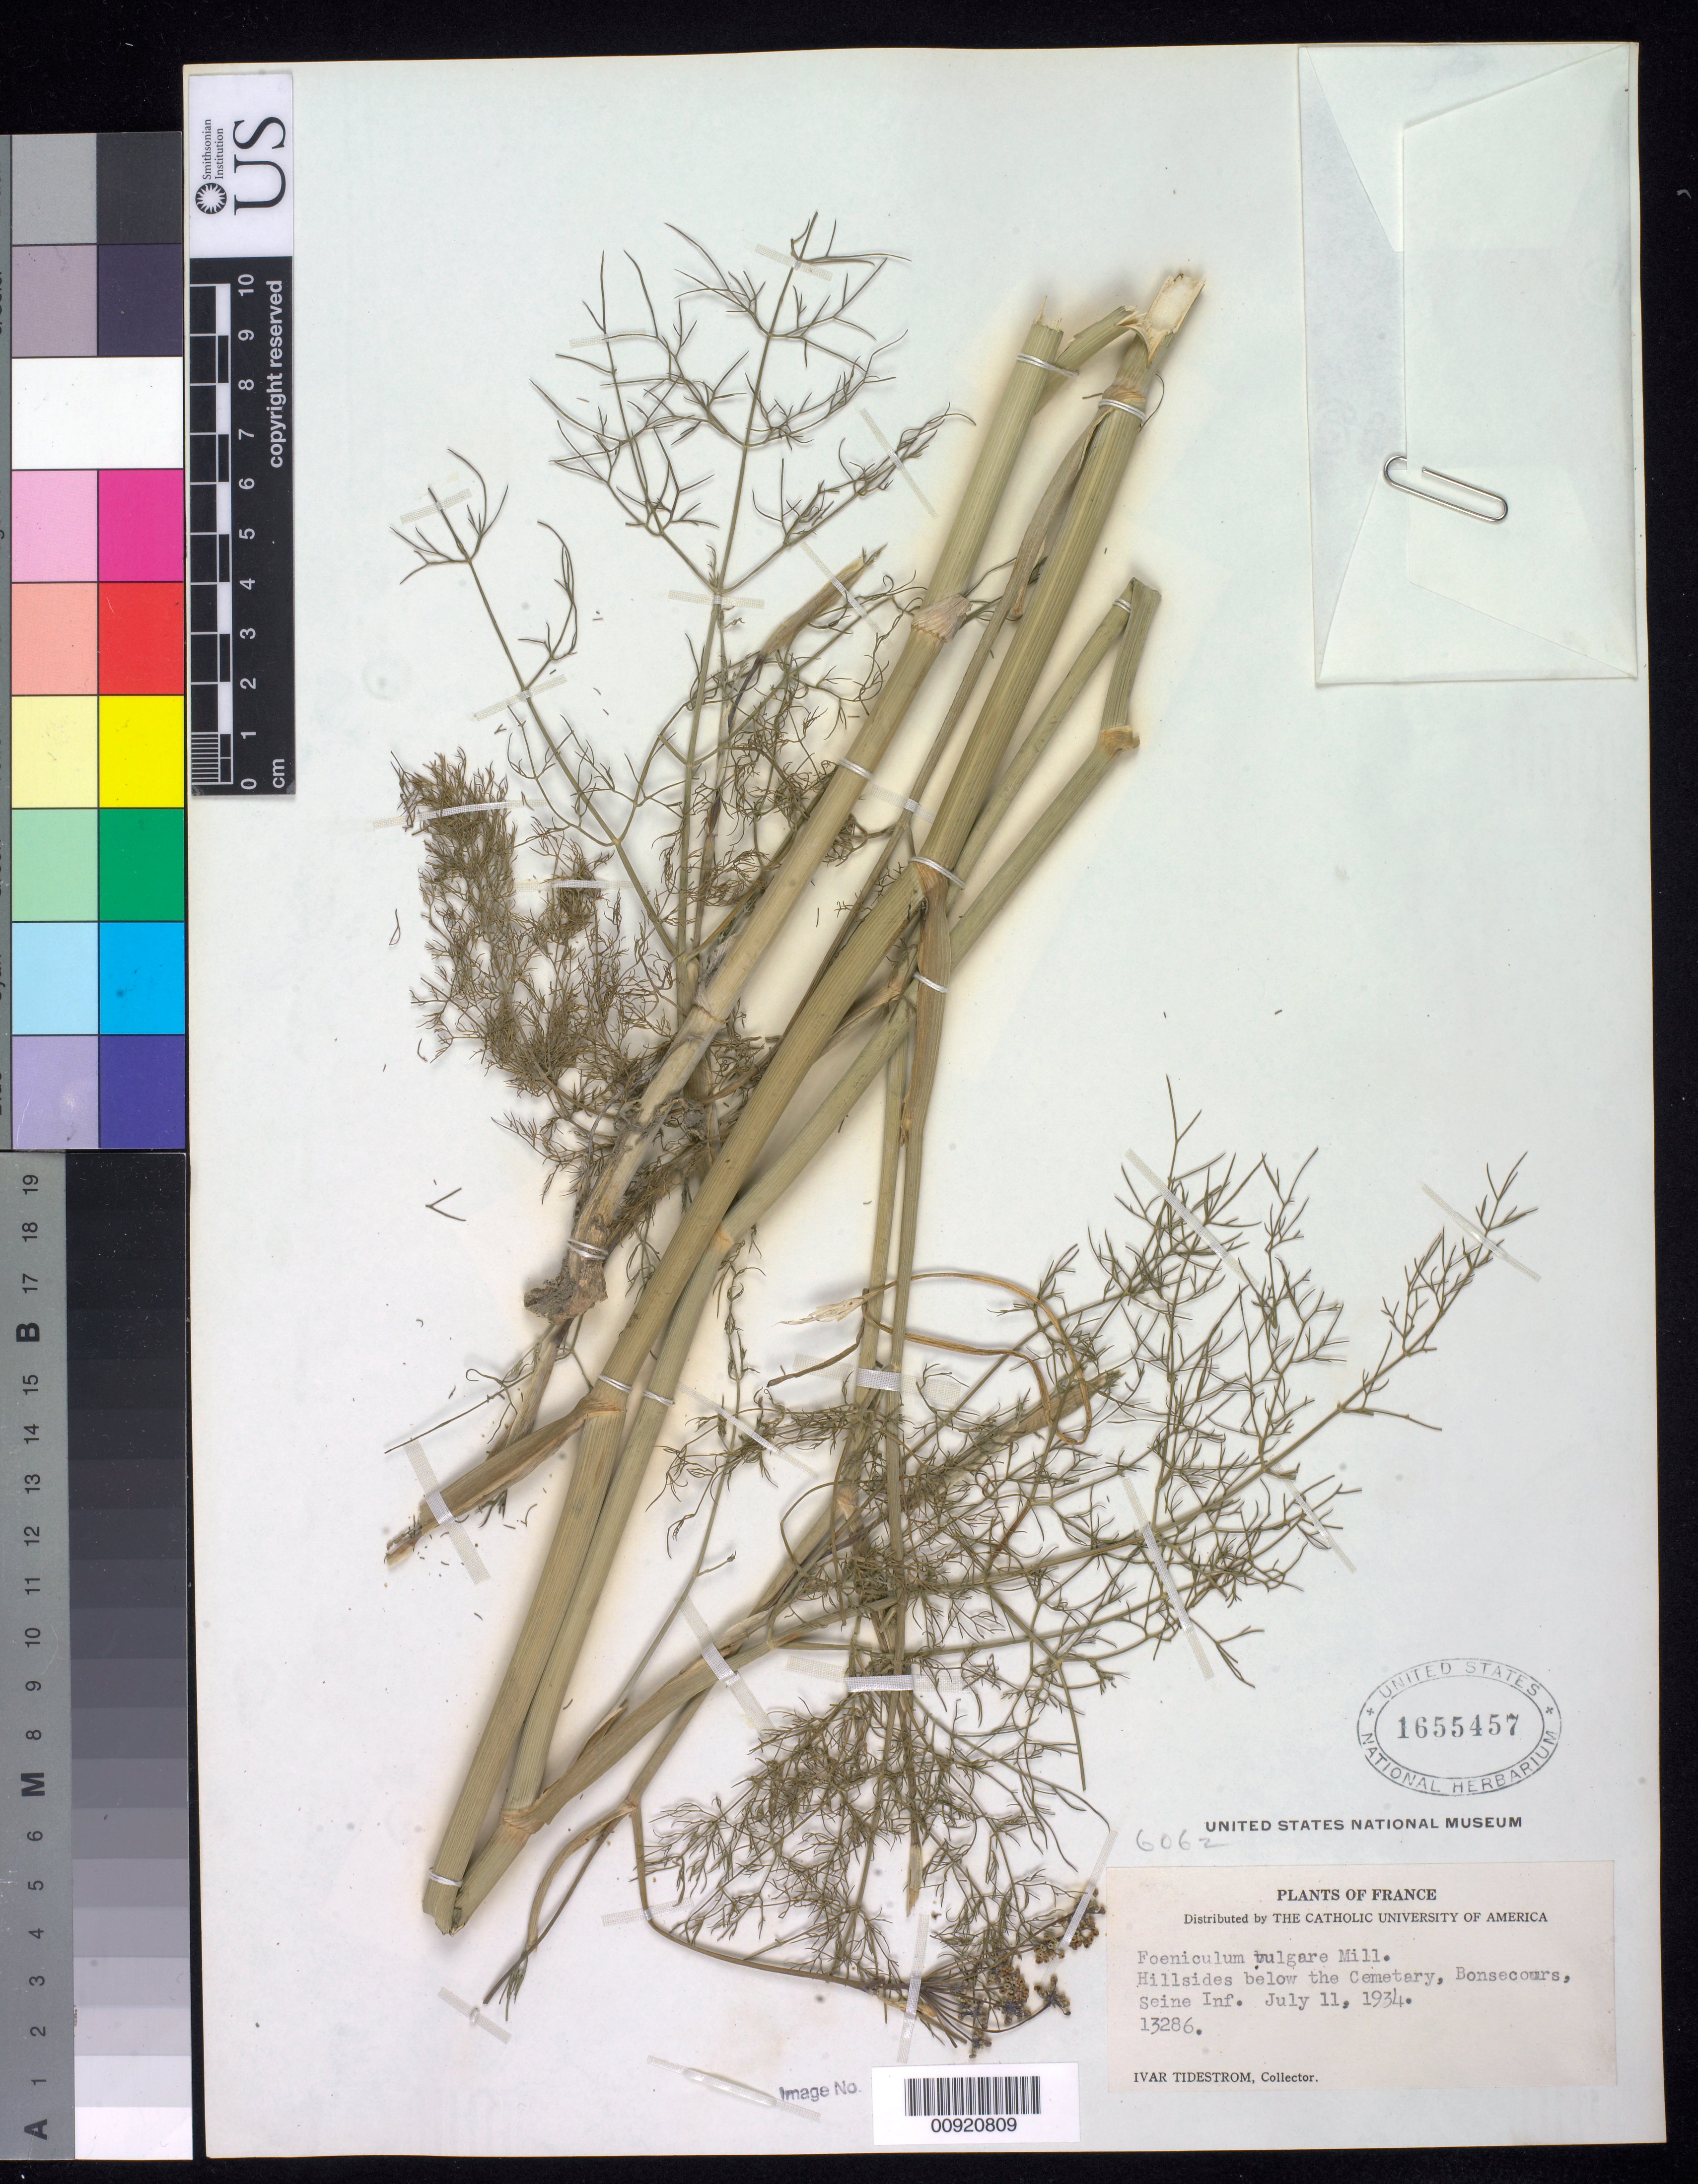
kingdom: Plantae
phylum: Tracheophyta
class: Magnoliopsida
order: Apiales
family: Apiaceae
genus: Foeniculum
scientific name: Foeniculum vulgare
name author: Mill.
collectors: I. F. Tidestrom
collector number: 13286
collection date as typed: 11 Jul 1934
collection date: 1934-07-11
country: France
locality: Hillsides below the Cemetary, Bonsecours, Seine Inf.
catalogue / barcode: US 1655457